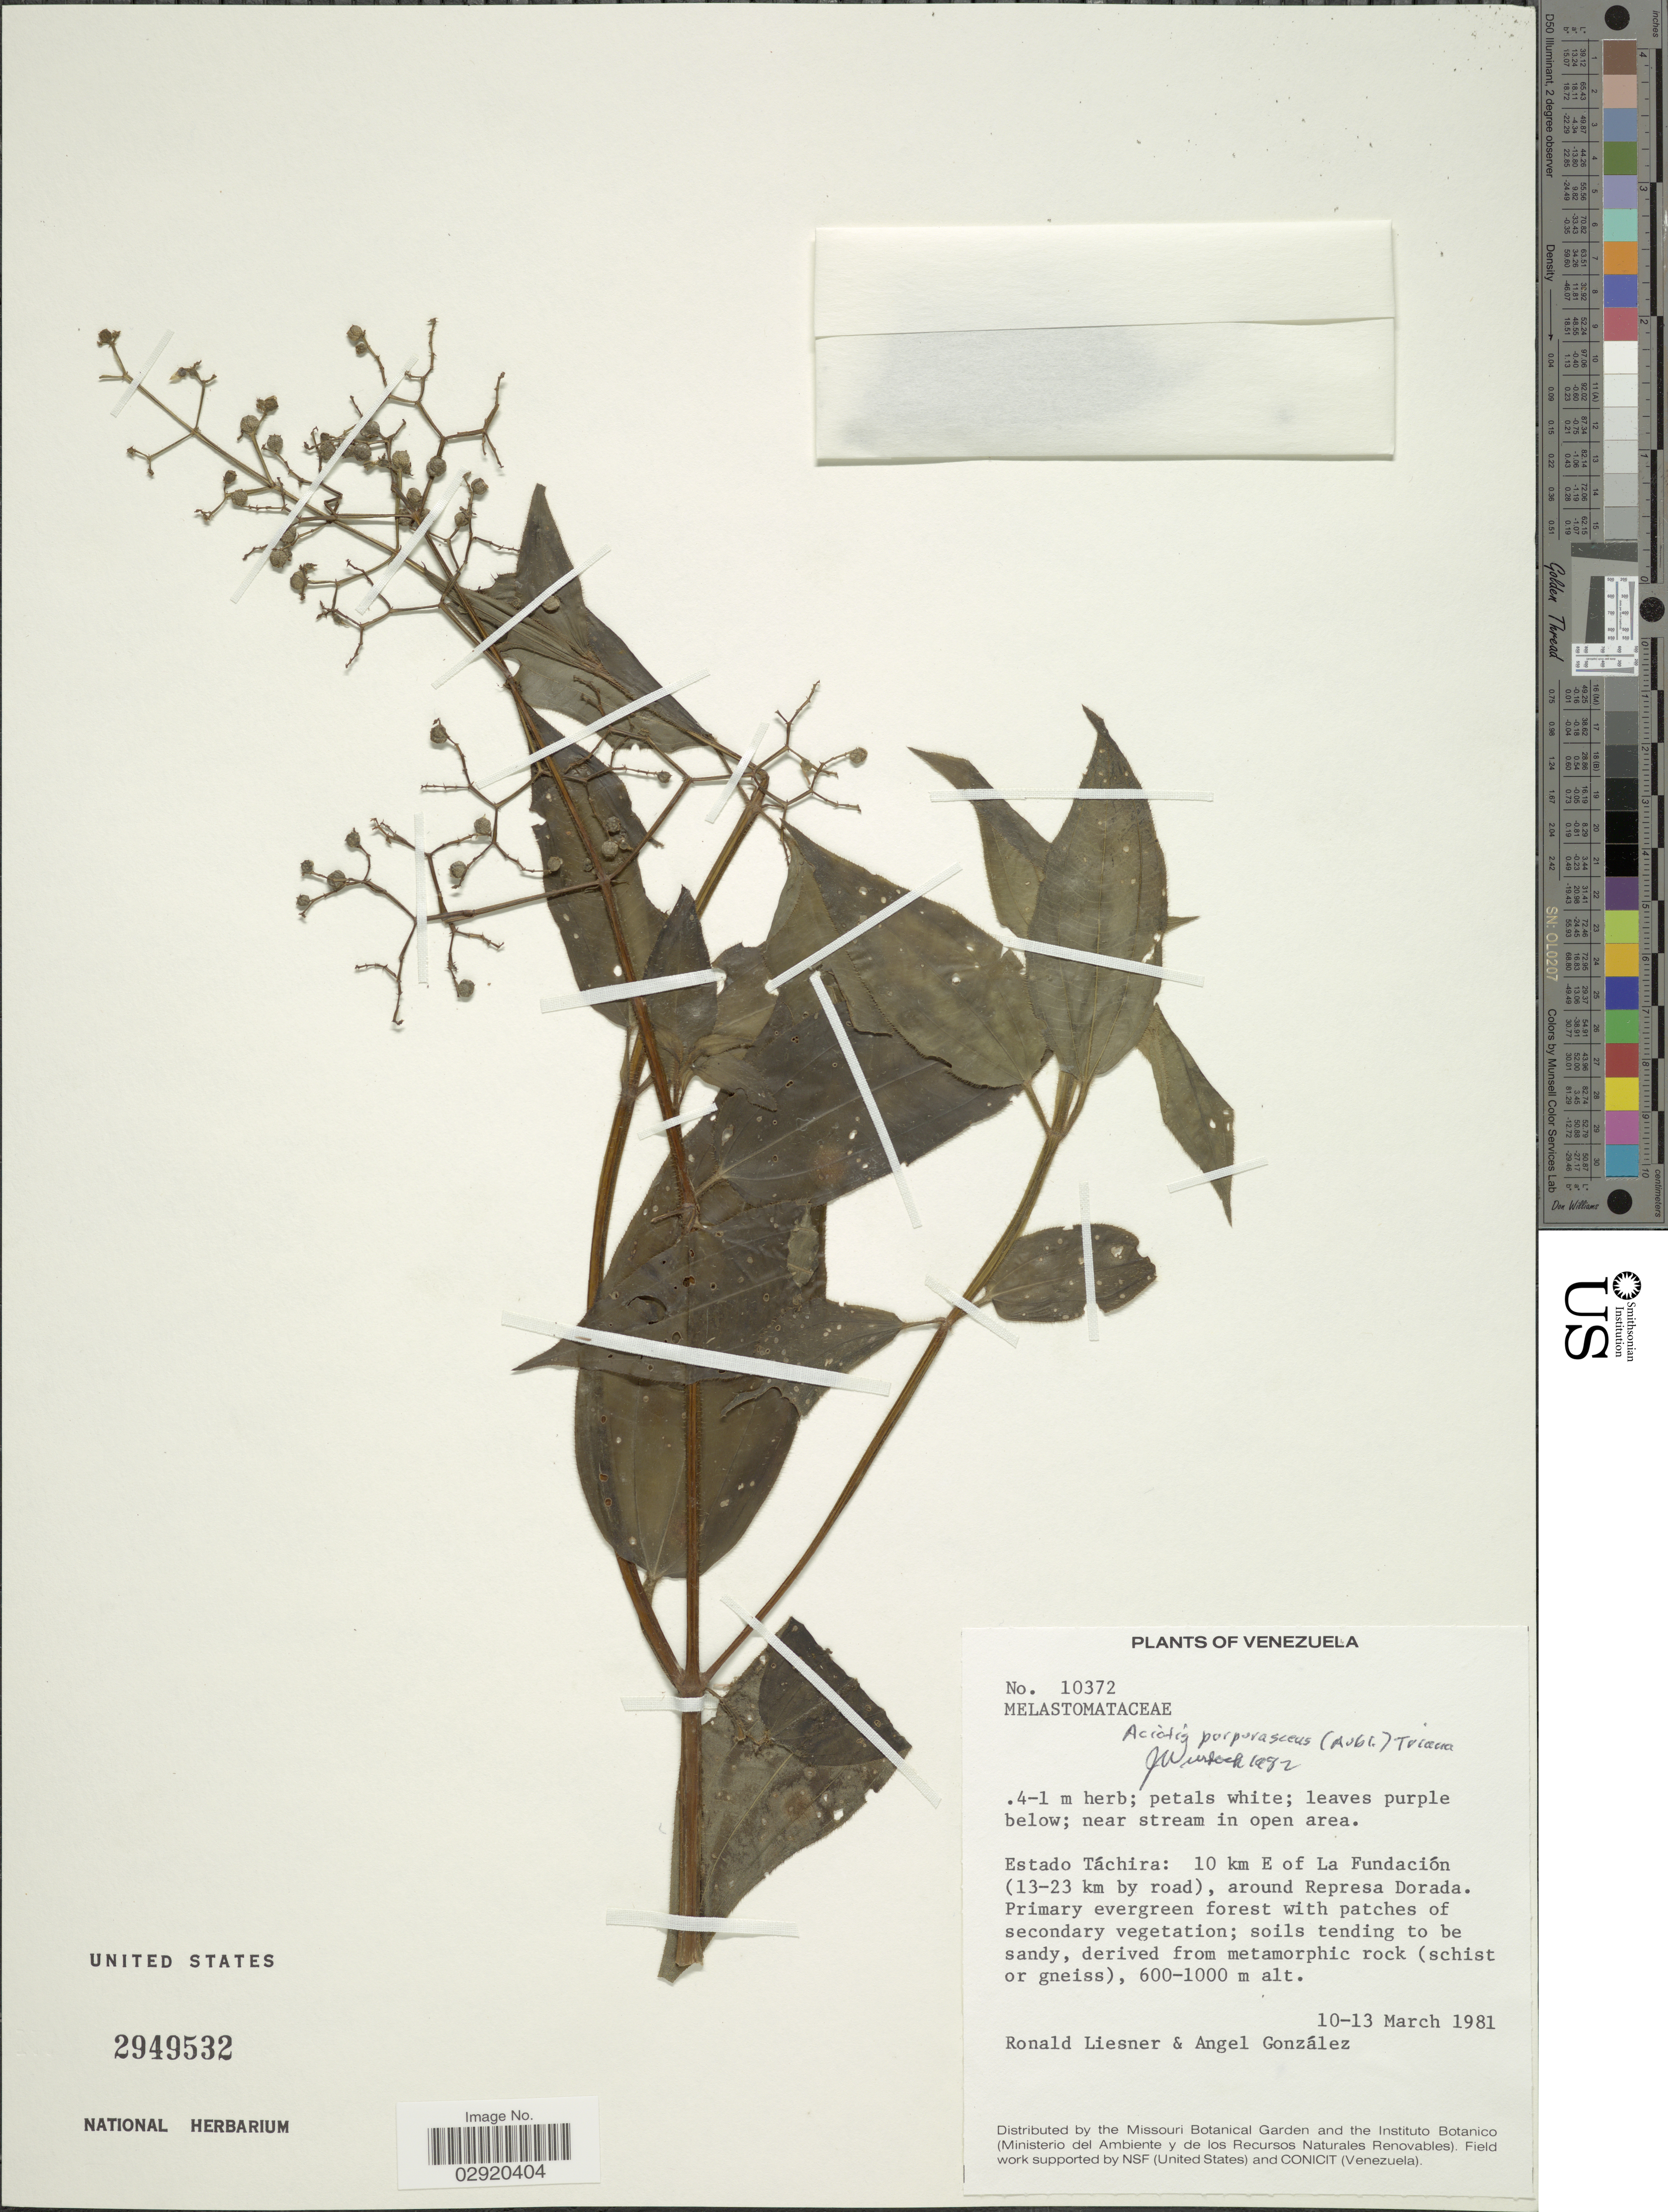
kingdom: Plantae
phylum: Tracheophyta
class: Magnoliopsida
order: Myrtales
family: Melastomataceae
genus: Aciotis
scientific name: Aciotis purpurascens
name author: (Aubl.) Triana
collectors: R. L. Liesner & A. C. González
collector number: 10372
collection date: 1981-03-10/1981-03-13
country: Venezuela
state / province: Tachira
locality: Estado Táchira: 10 km E of La Fundación (13-23 km by road), around Represa Dorada.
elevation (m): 600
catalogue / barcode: US 2949532